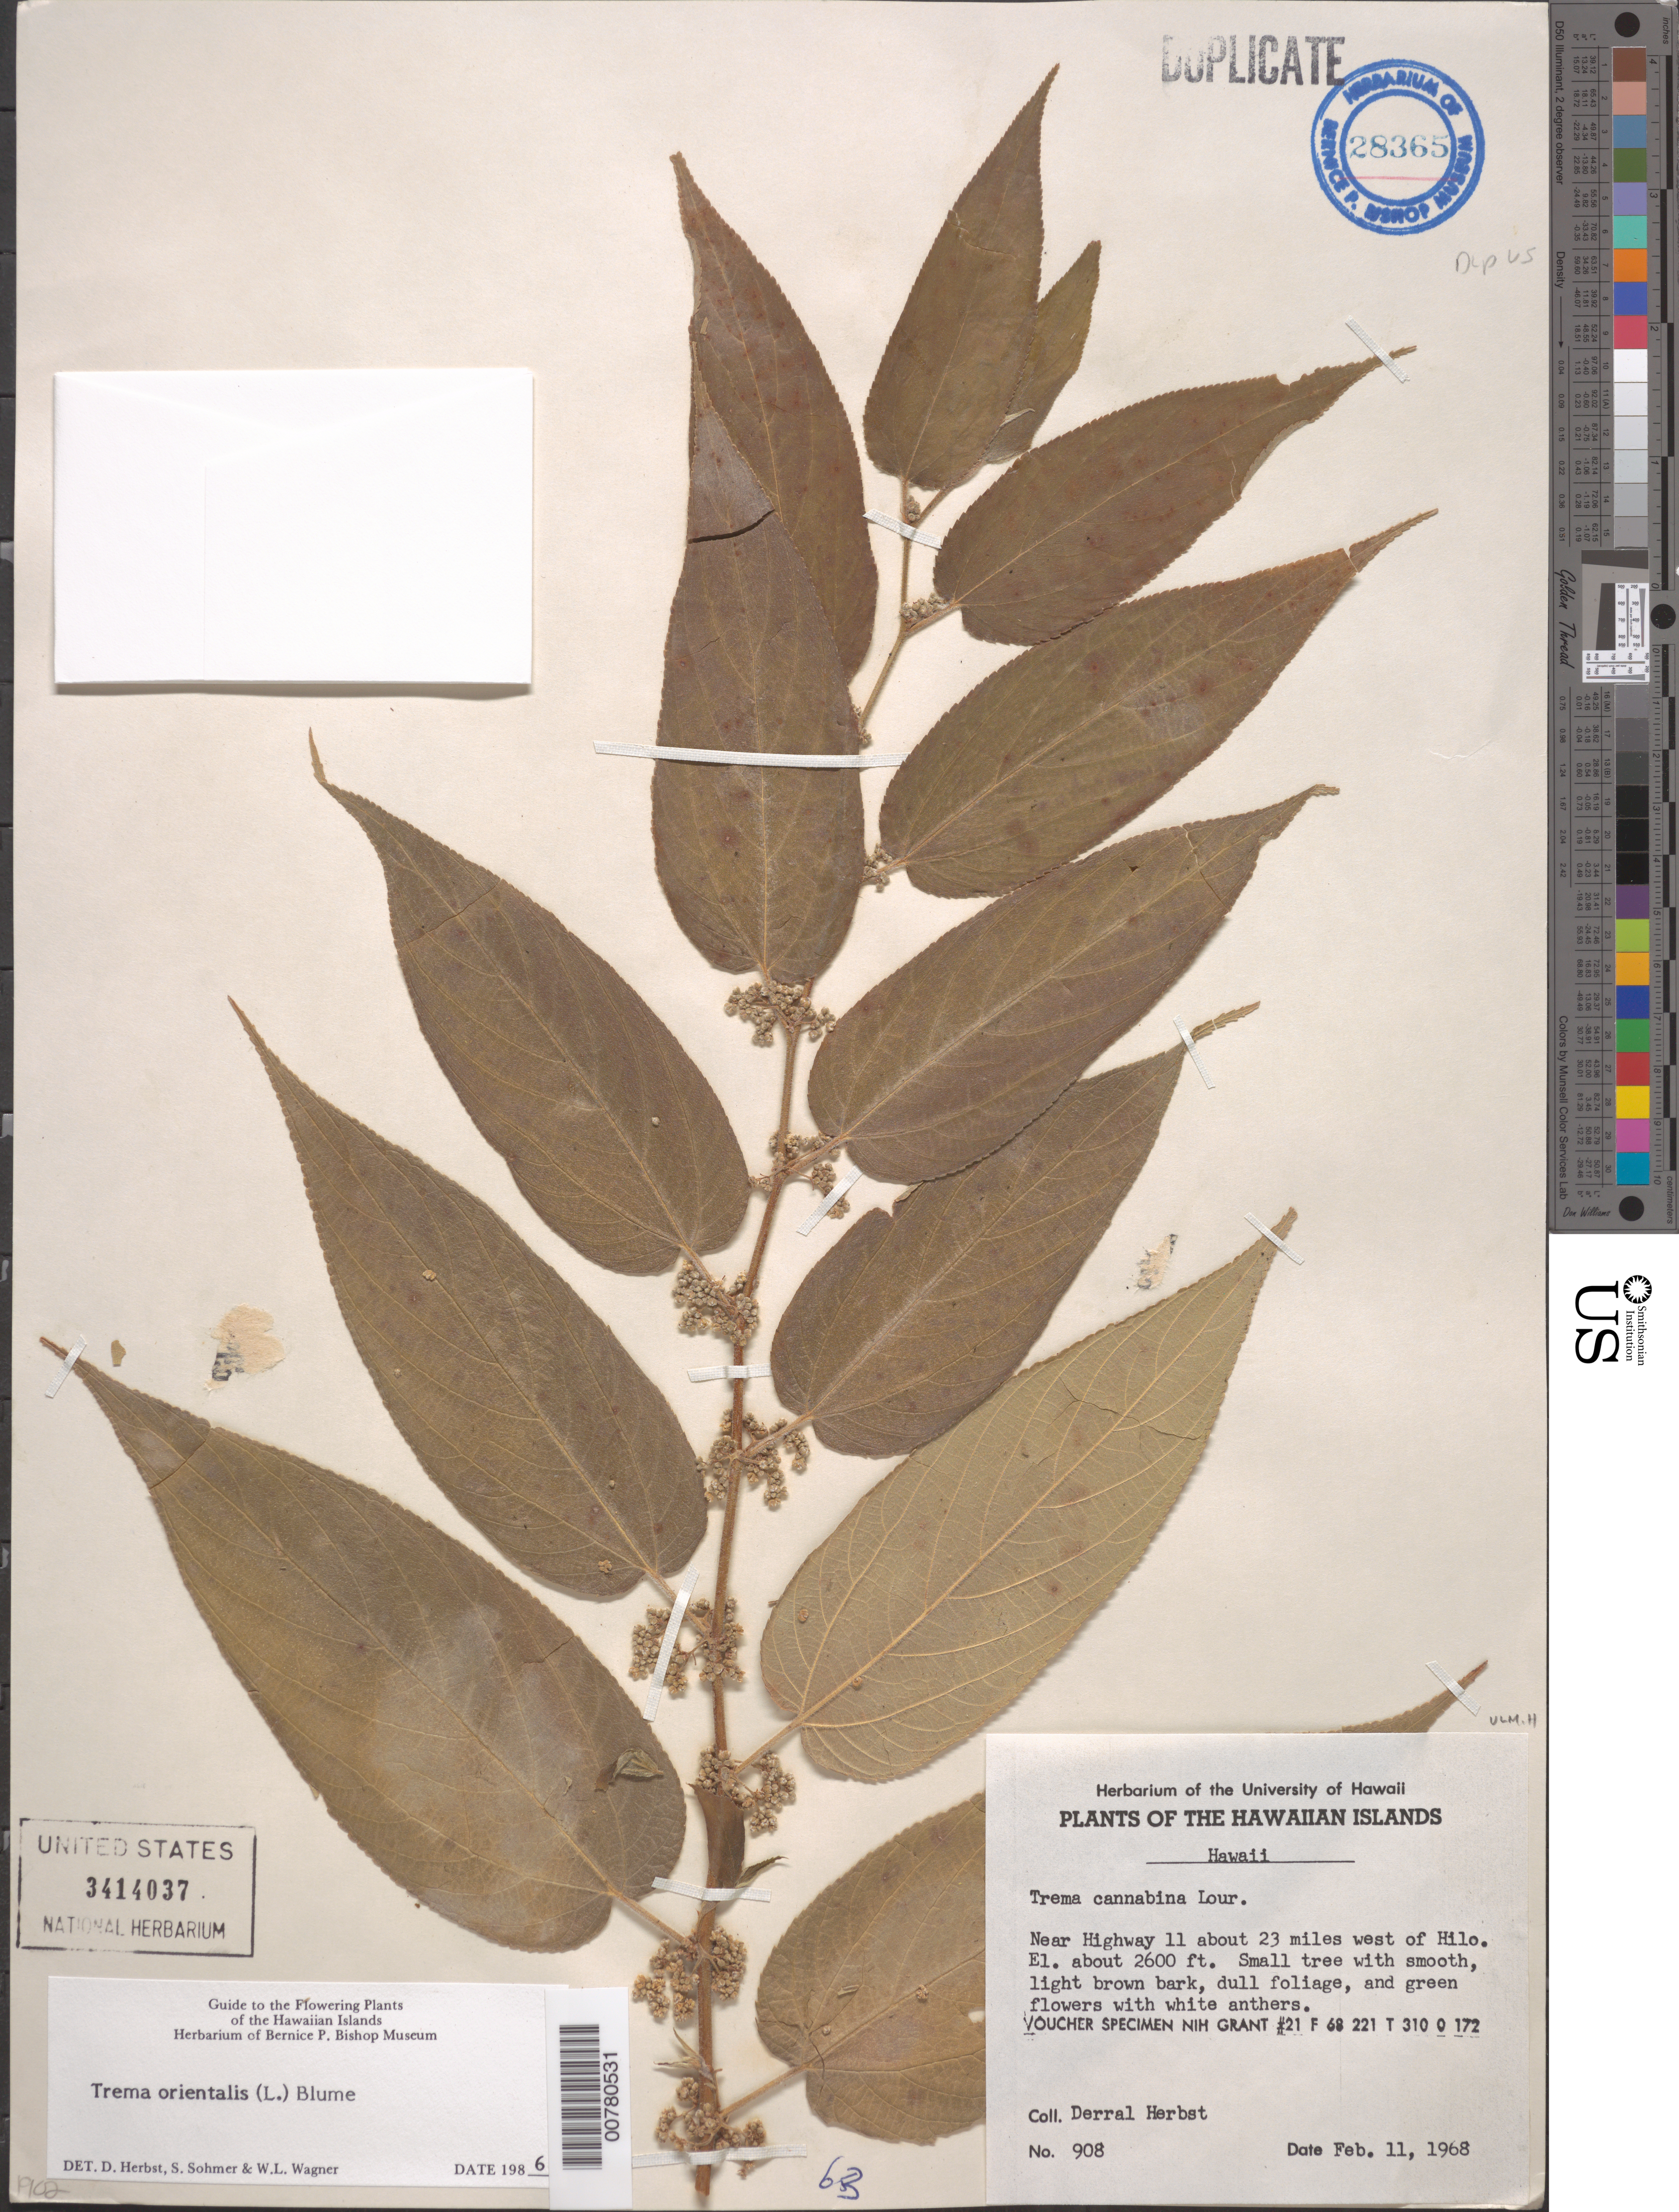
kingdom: Plantae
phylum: Tracheophyta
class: Magnoliopsida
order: Rosales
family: Cannabaceae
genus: Trema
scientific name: Trema orientale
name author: (L.) Blume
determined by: Wagner, W. L.; Herbst, D. R.; Sohmer, S. H.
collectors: D. R. Herbst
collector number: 908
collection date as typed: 11 Feb 1968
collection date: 1968-02-11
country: United States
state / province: Hawaii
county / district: Hawaii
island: Hawaii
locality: Near Hwy 11 ca. 23 miles W of Hilo.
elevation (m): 792.5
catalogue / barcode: US 3414037